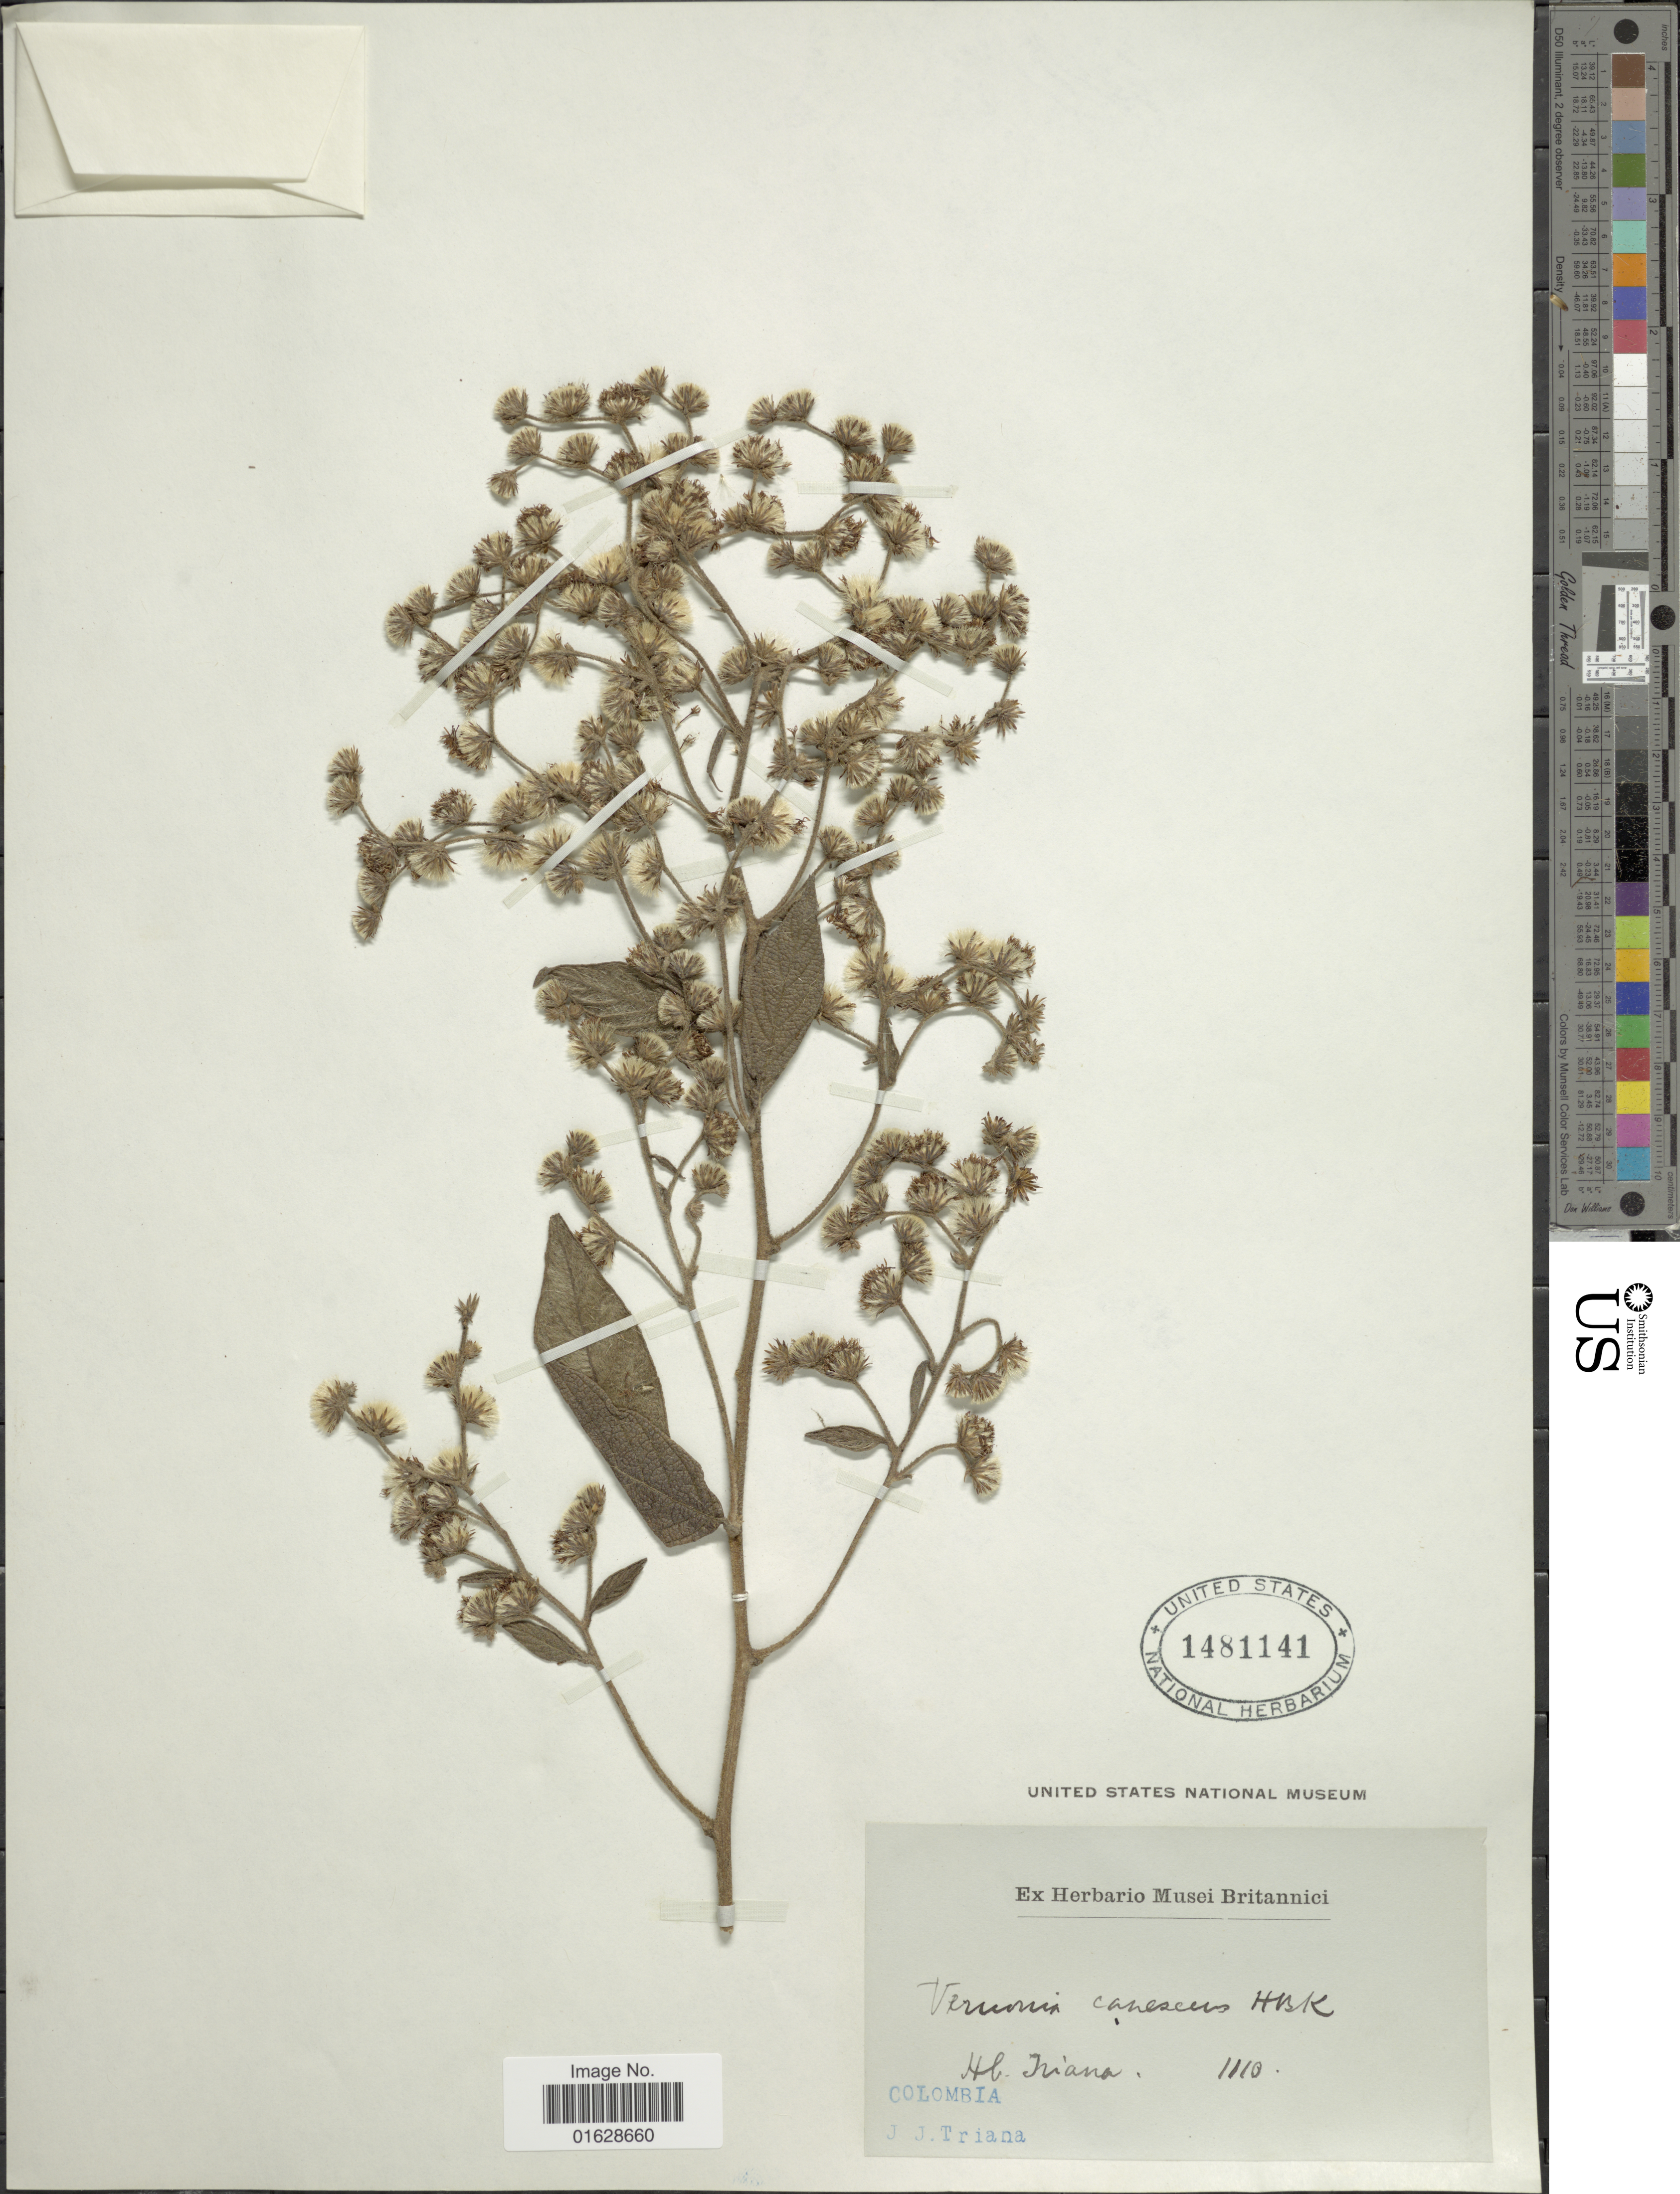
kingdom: Plantae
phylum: Tracheophyta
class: Magnoliopsida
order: Asterales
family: Asteraceae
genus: Lepidaploa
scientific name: Lepidaploa canescens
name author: (Kunth) H. Rob.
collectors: J. J. Triana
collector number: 1110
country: Colombia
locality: Colombia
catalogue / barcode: US 1481141